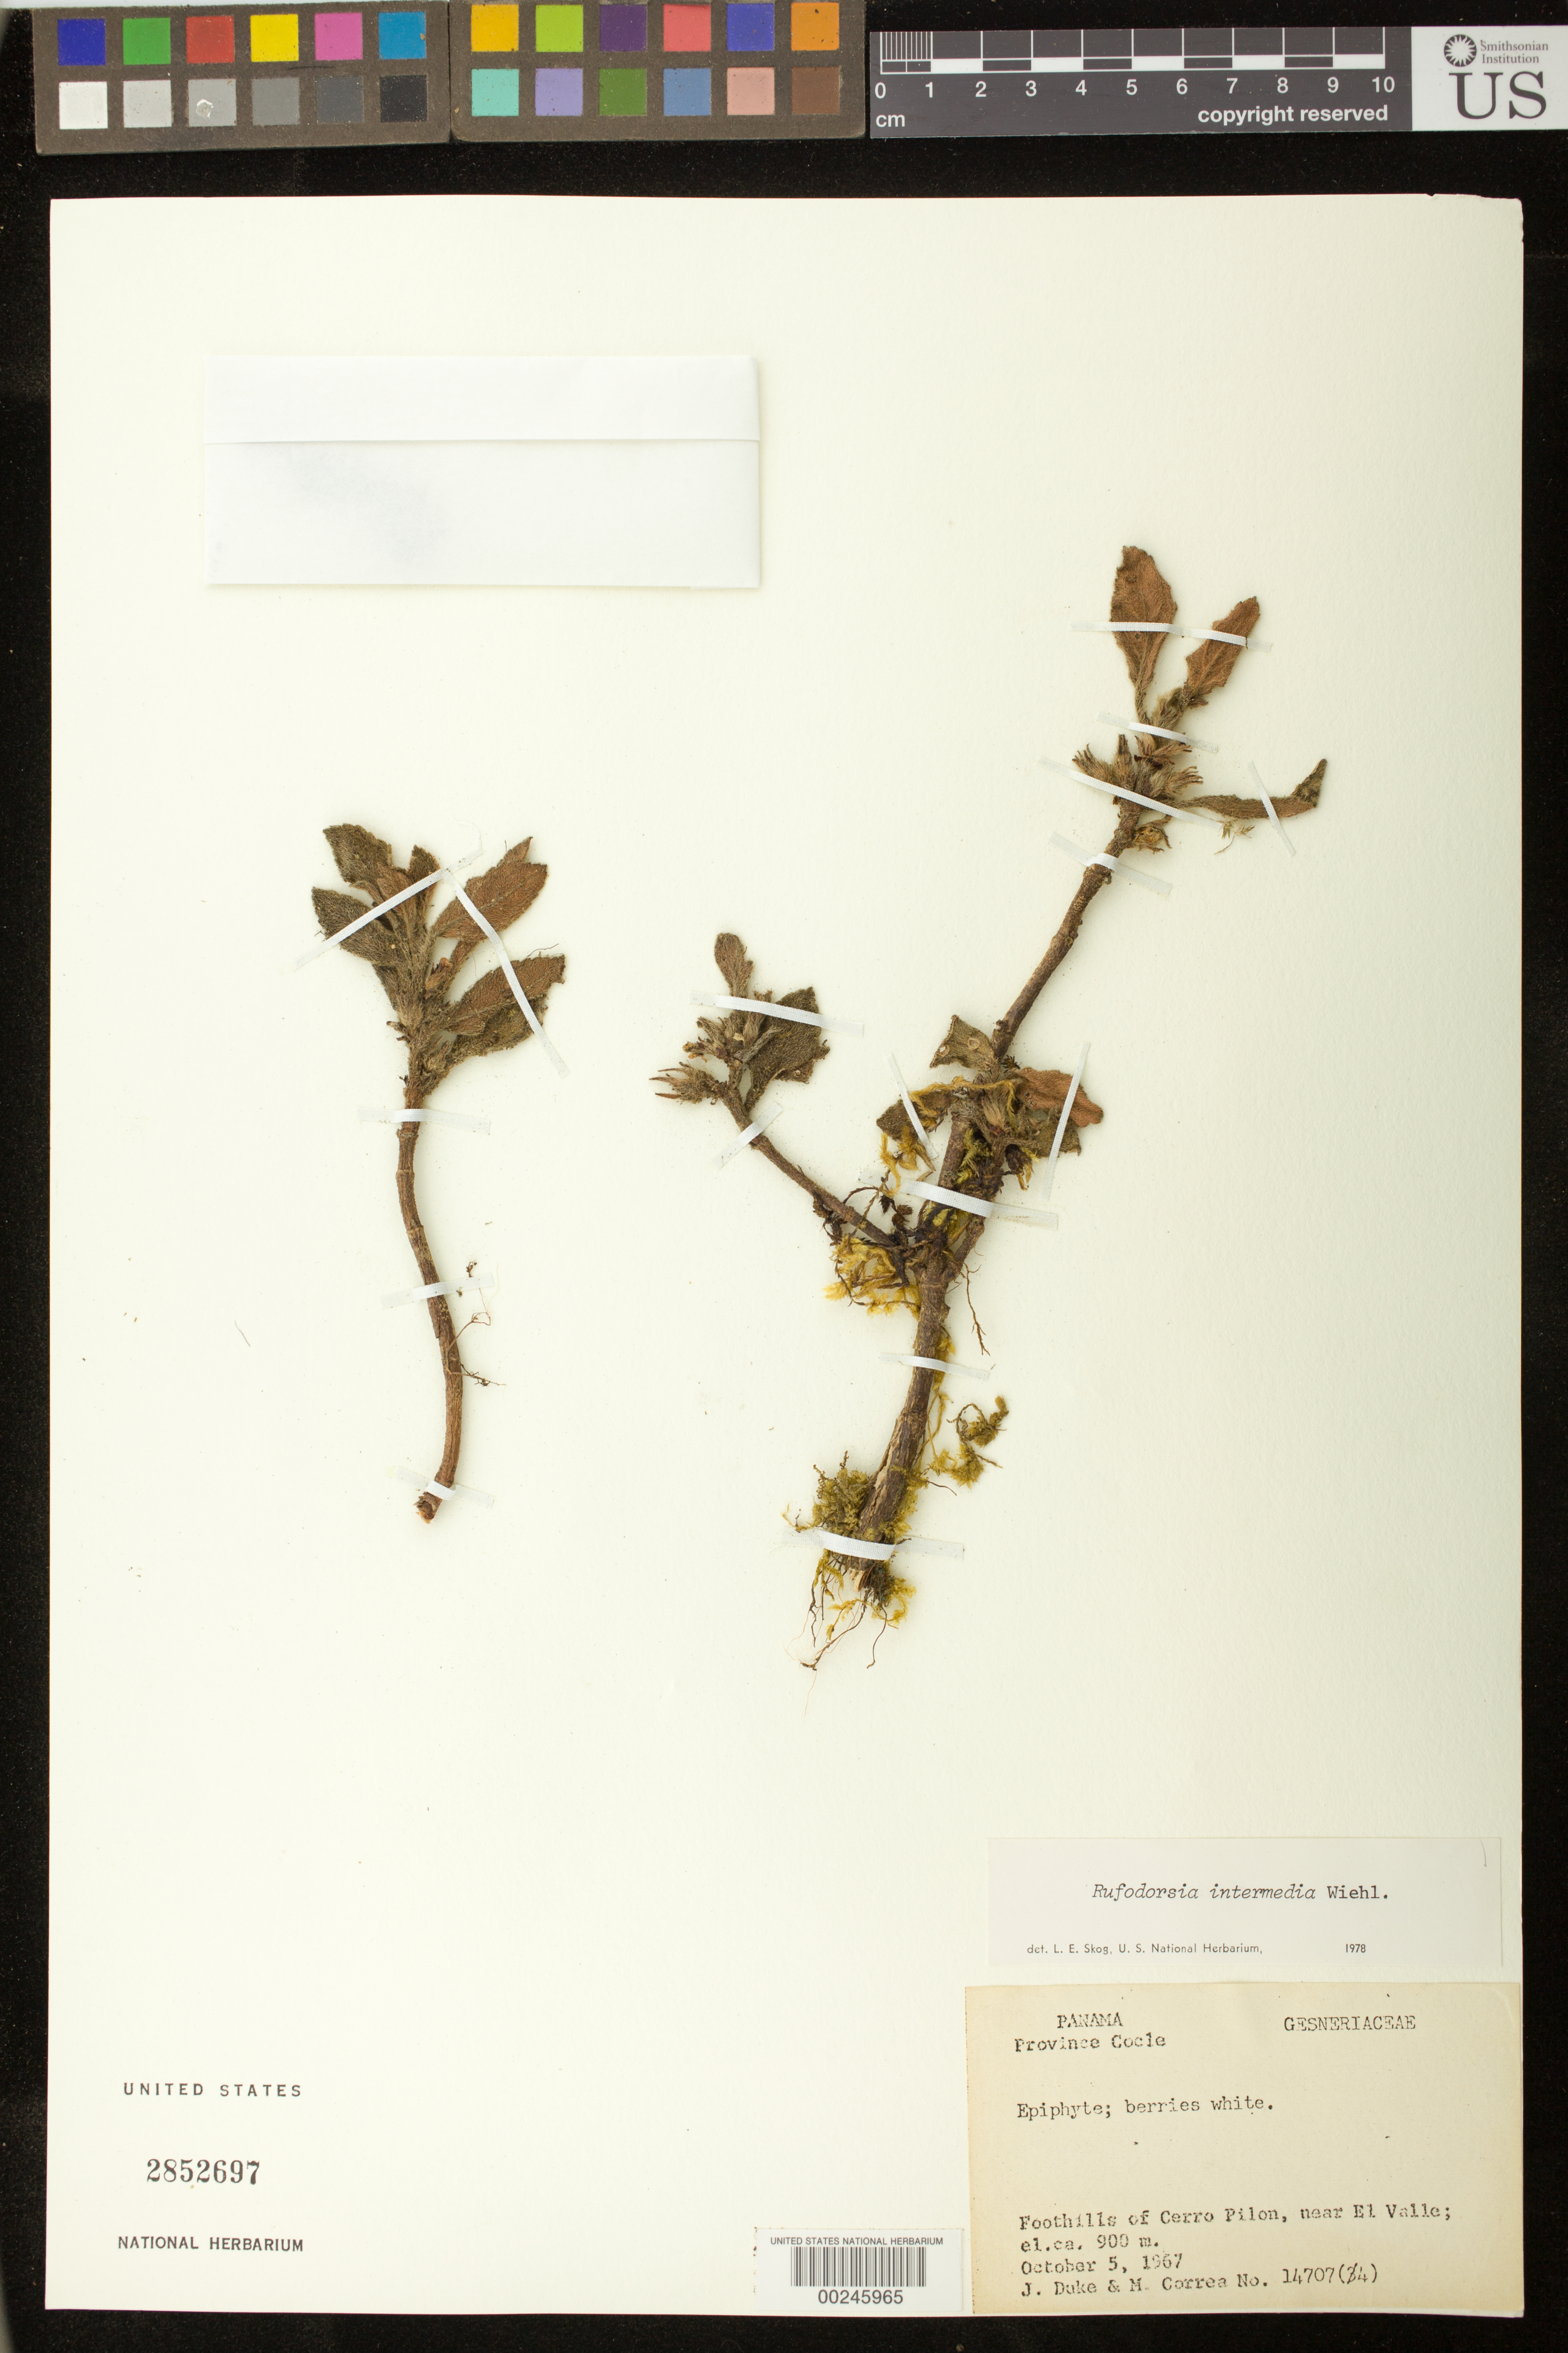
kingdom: Plantae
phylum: Tracheophyta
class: Magnoliopsida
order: Lamiales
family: Gesneriaceae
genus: Rufodorsia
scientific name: Rufodorsia intermedia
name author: Wiehler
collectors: J. A. Duke & M. Correa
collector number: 14707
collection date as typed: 05 Oct 1967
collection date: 1967-10-05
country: Panama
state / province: Coclé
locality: Foothills of Cerro Pilon, near El Valle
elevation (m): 900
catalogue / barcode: US 2852697